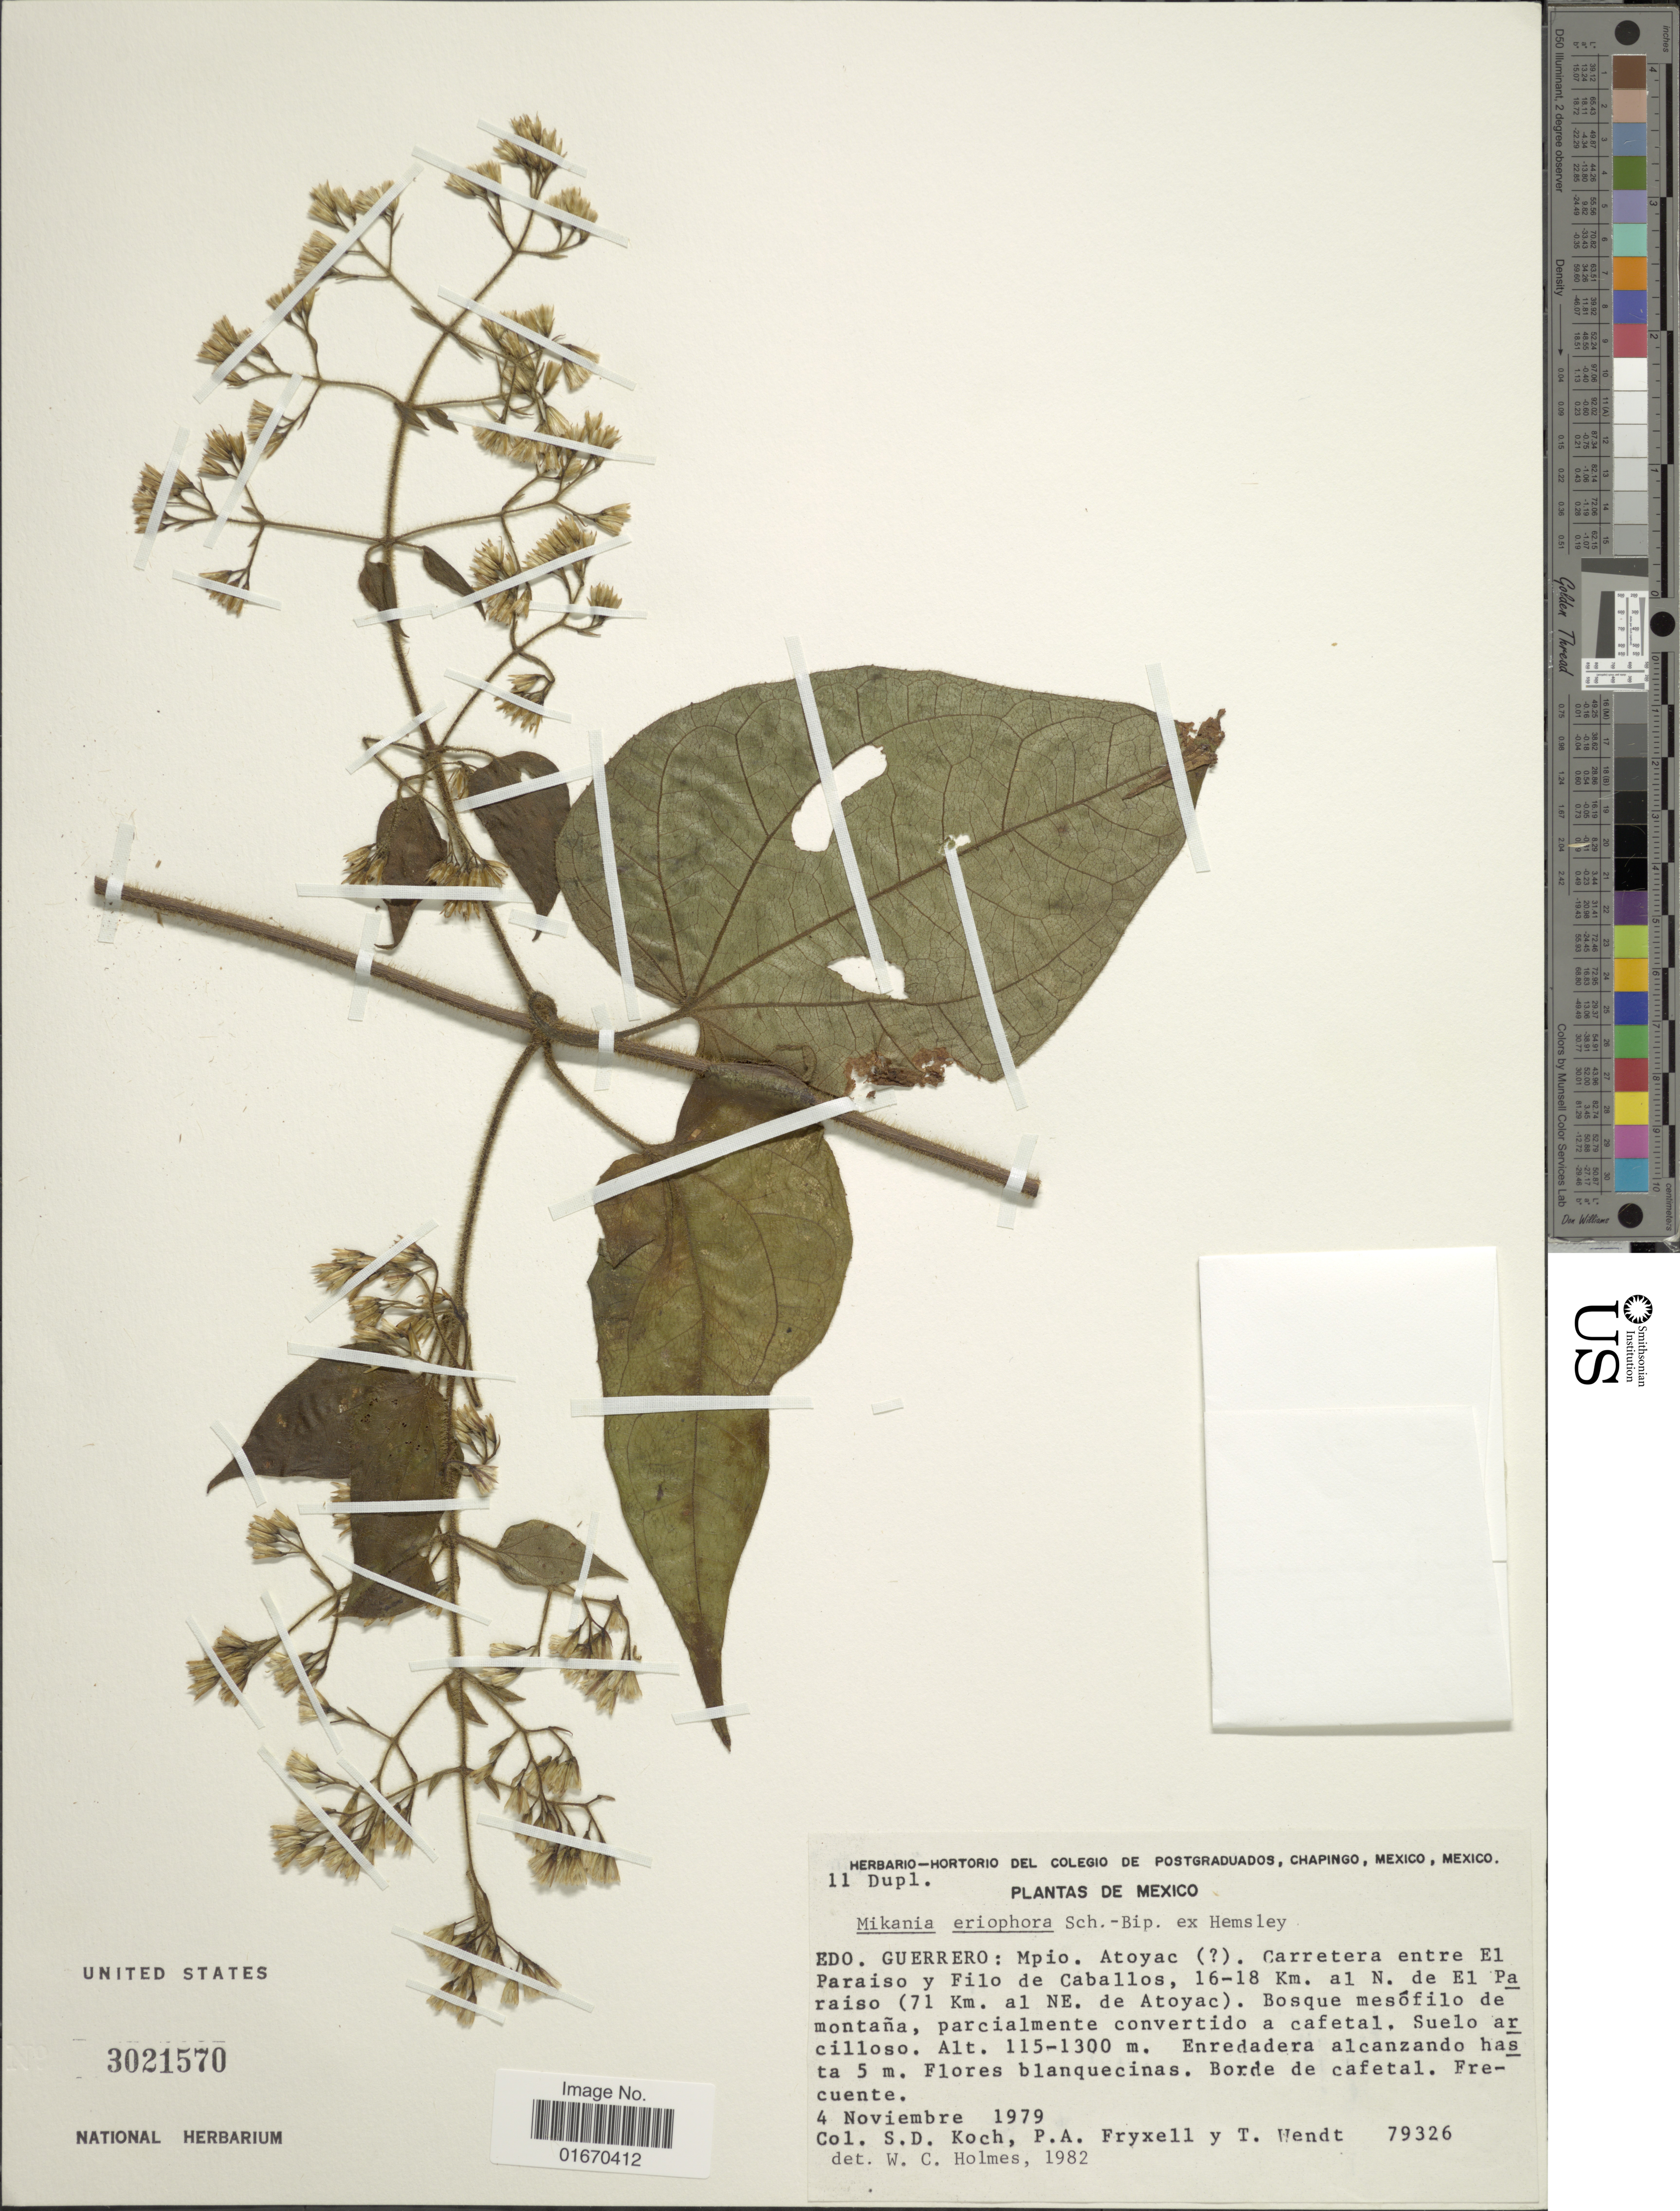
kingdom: Plantae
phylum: Tracheophyta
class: Magnoliopsida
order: Asterales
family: Asteraceae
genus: Mikania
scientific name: Mikania eriophora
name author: Sch. Bip. ex B.L. Rob. & Greenm.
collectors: S. D. Koch, P. A. Fryxell & T. L. Wendt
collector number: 79326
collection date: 1979-11-04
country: Mexico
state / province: Guerrero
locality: Mpio. Atoyac, Carretera entrebEl Paraiso y Filo de Caballos, 16-18 km al N de El Paraiso (71 km al NE de Atoyac)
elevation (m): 115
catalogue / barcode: US 3021570